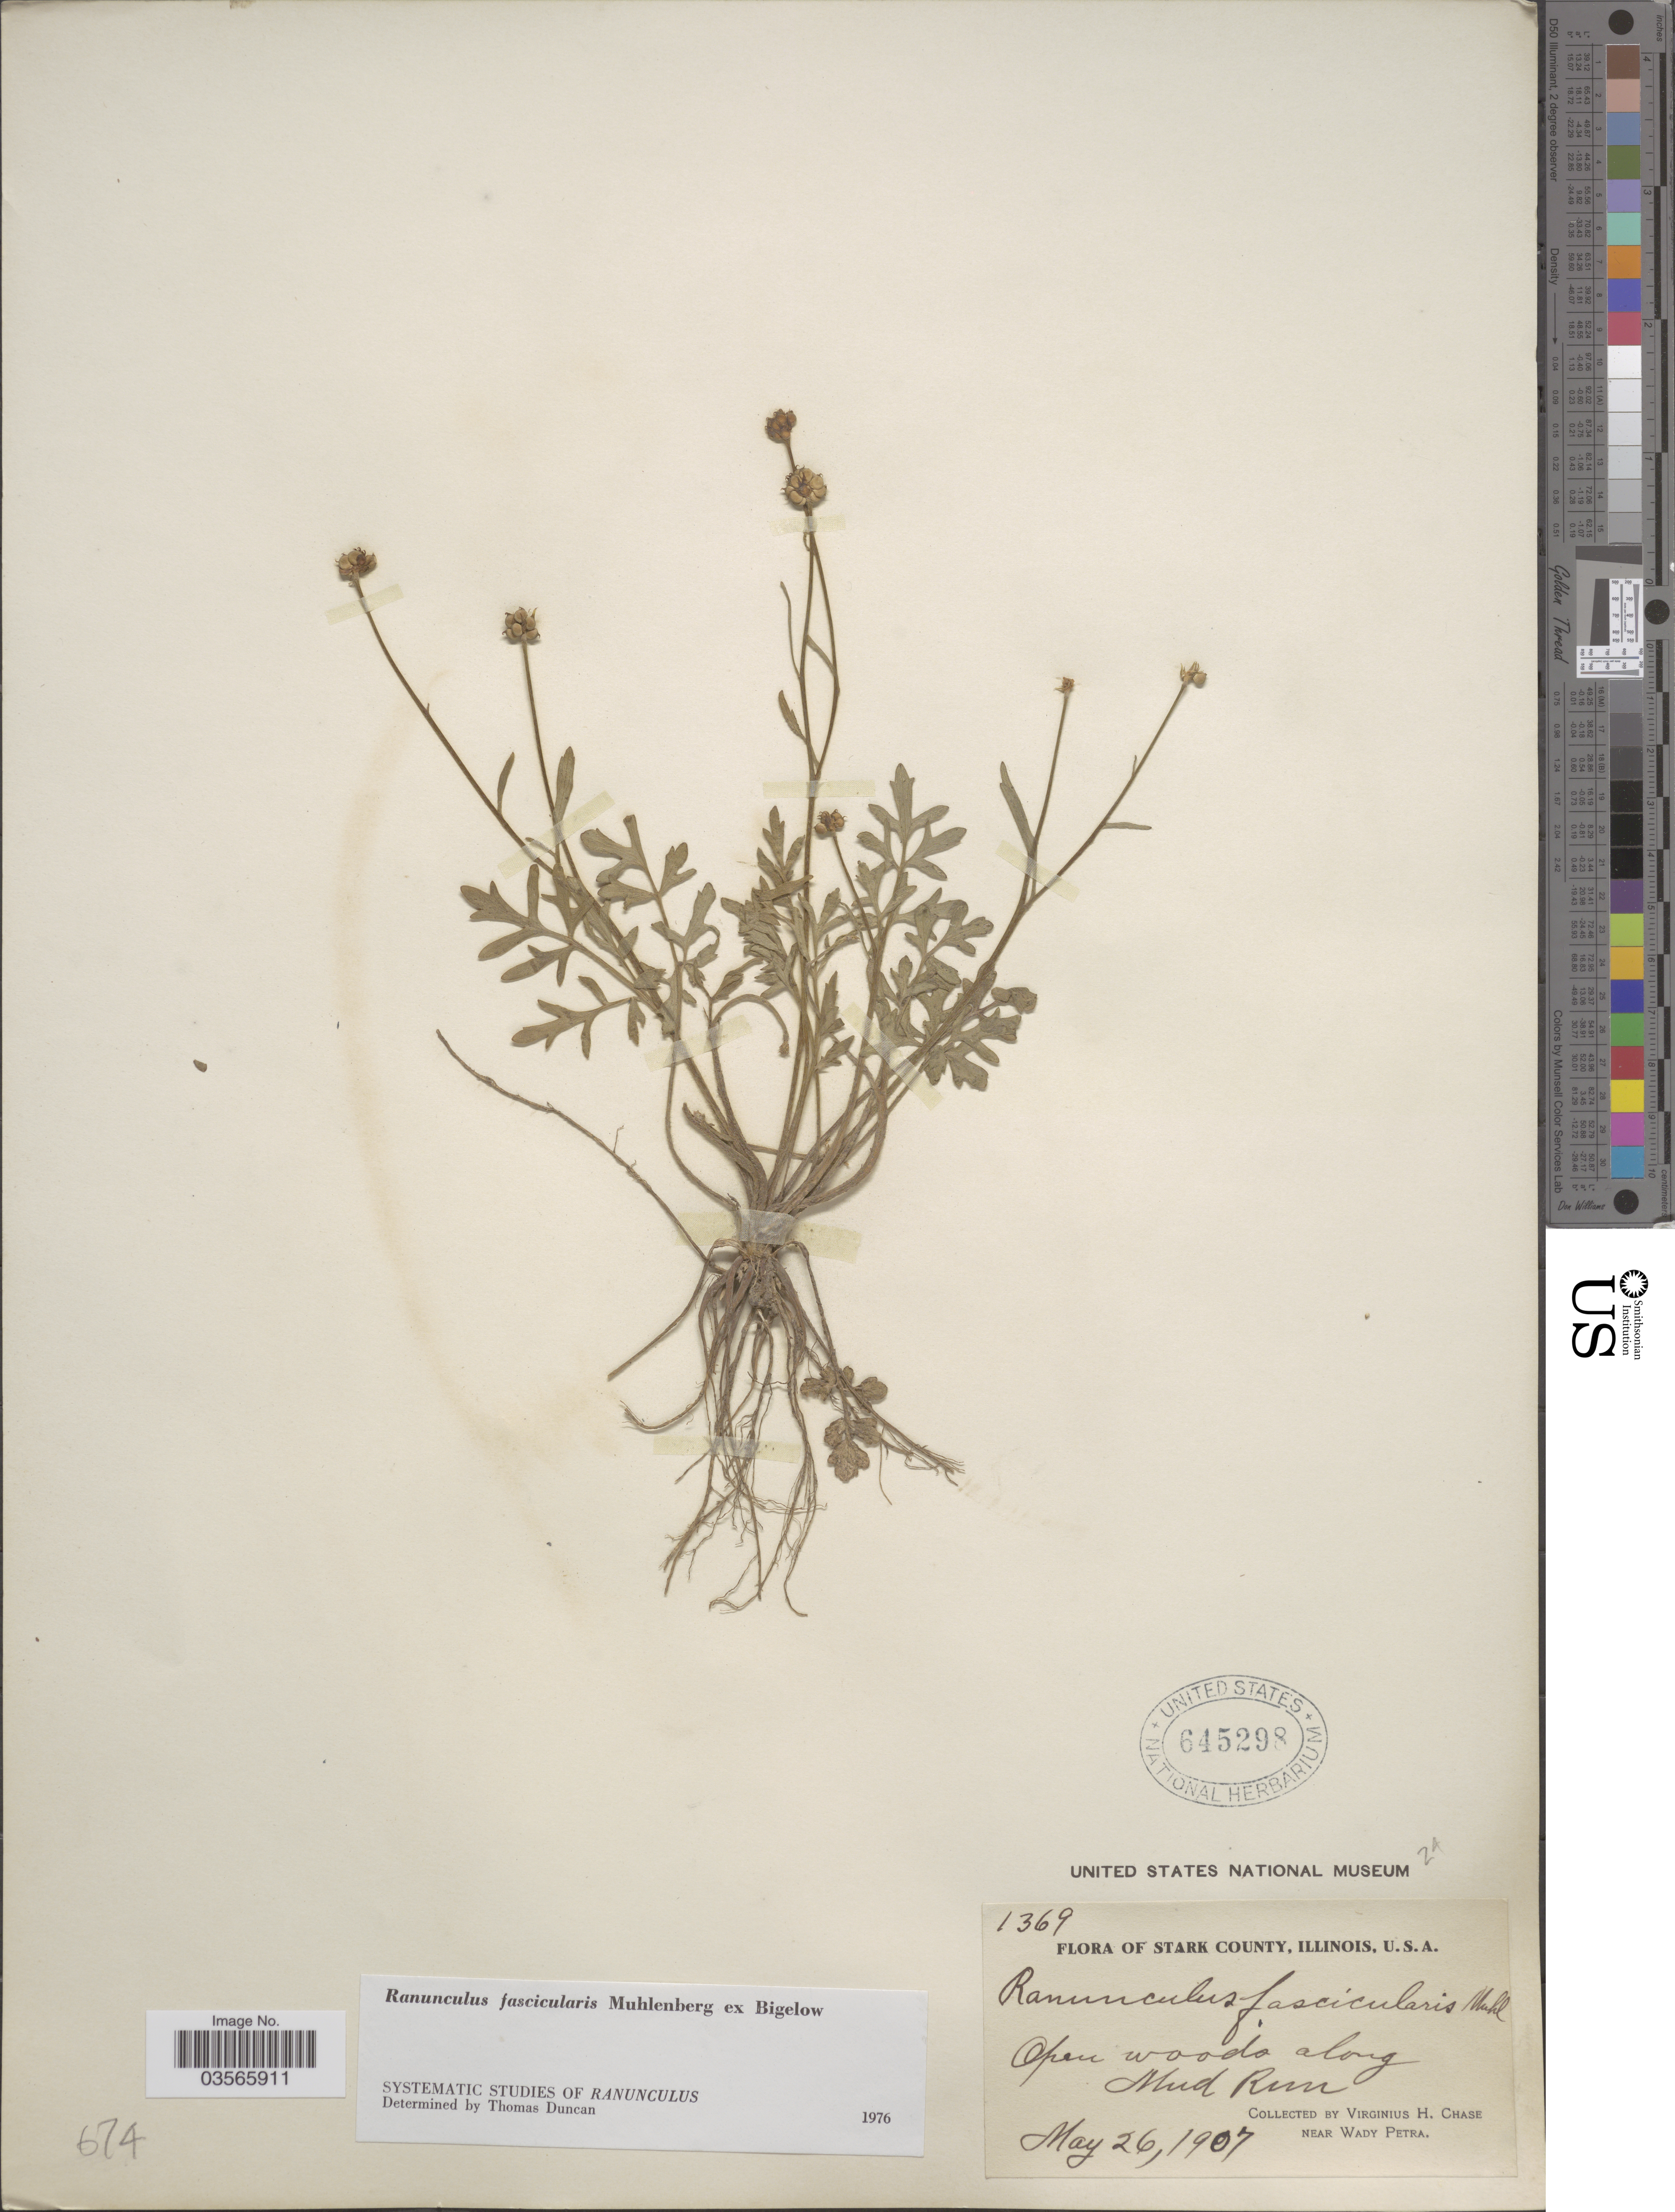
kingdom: Plantae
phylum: Tracheophyta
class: Magnoliopsida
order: Ranunculales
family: Ranunculaceae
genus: Ranunculus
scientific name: Ranunculus fascicularis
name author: Muhl. ex Bigelow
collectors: V. H. Chase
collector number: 1369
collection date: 1907-05-26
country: United States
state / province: Illinois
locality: Stark County, Open woods along Mud Run. Near Wady Petra.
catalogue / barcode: US 645298